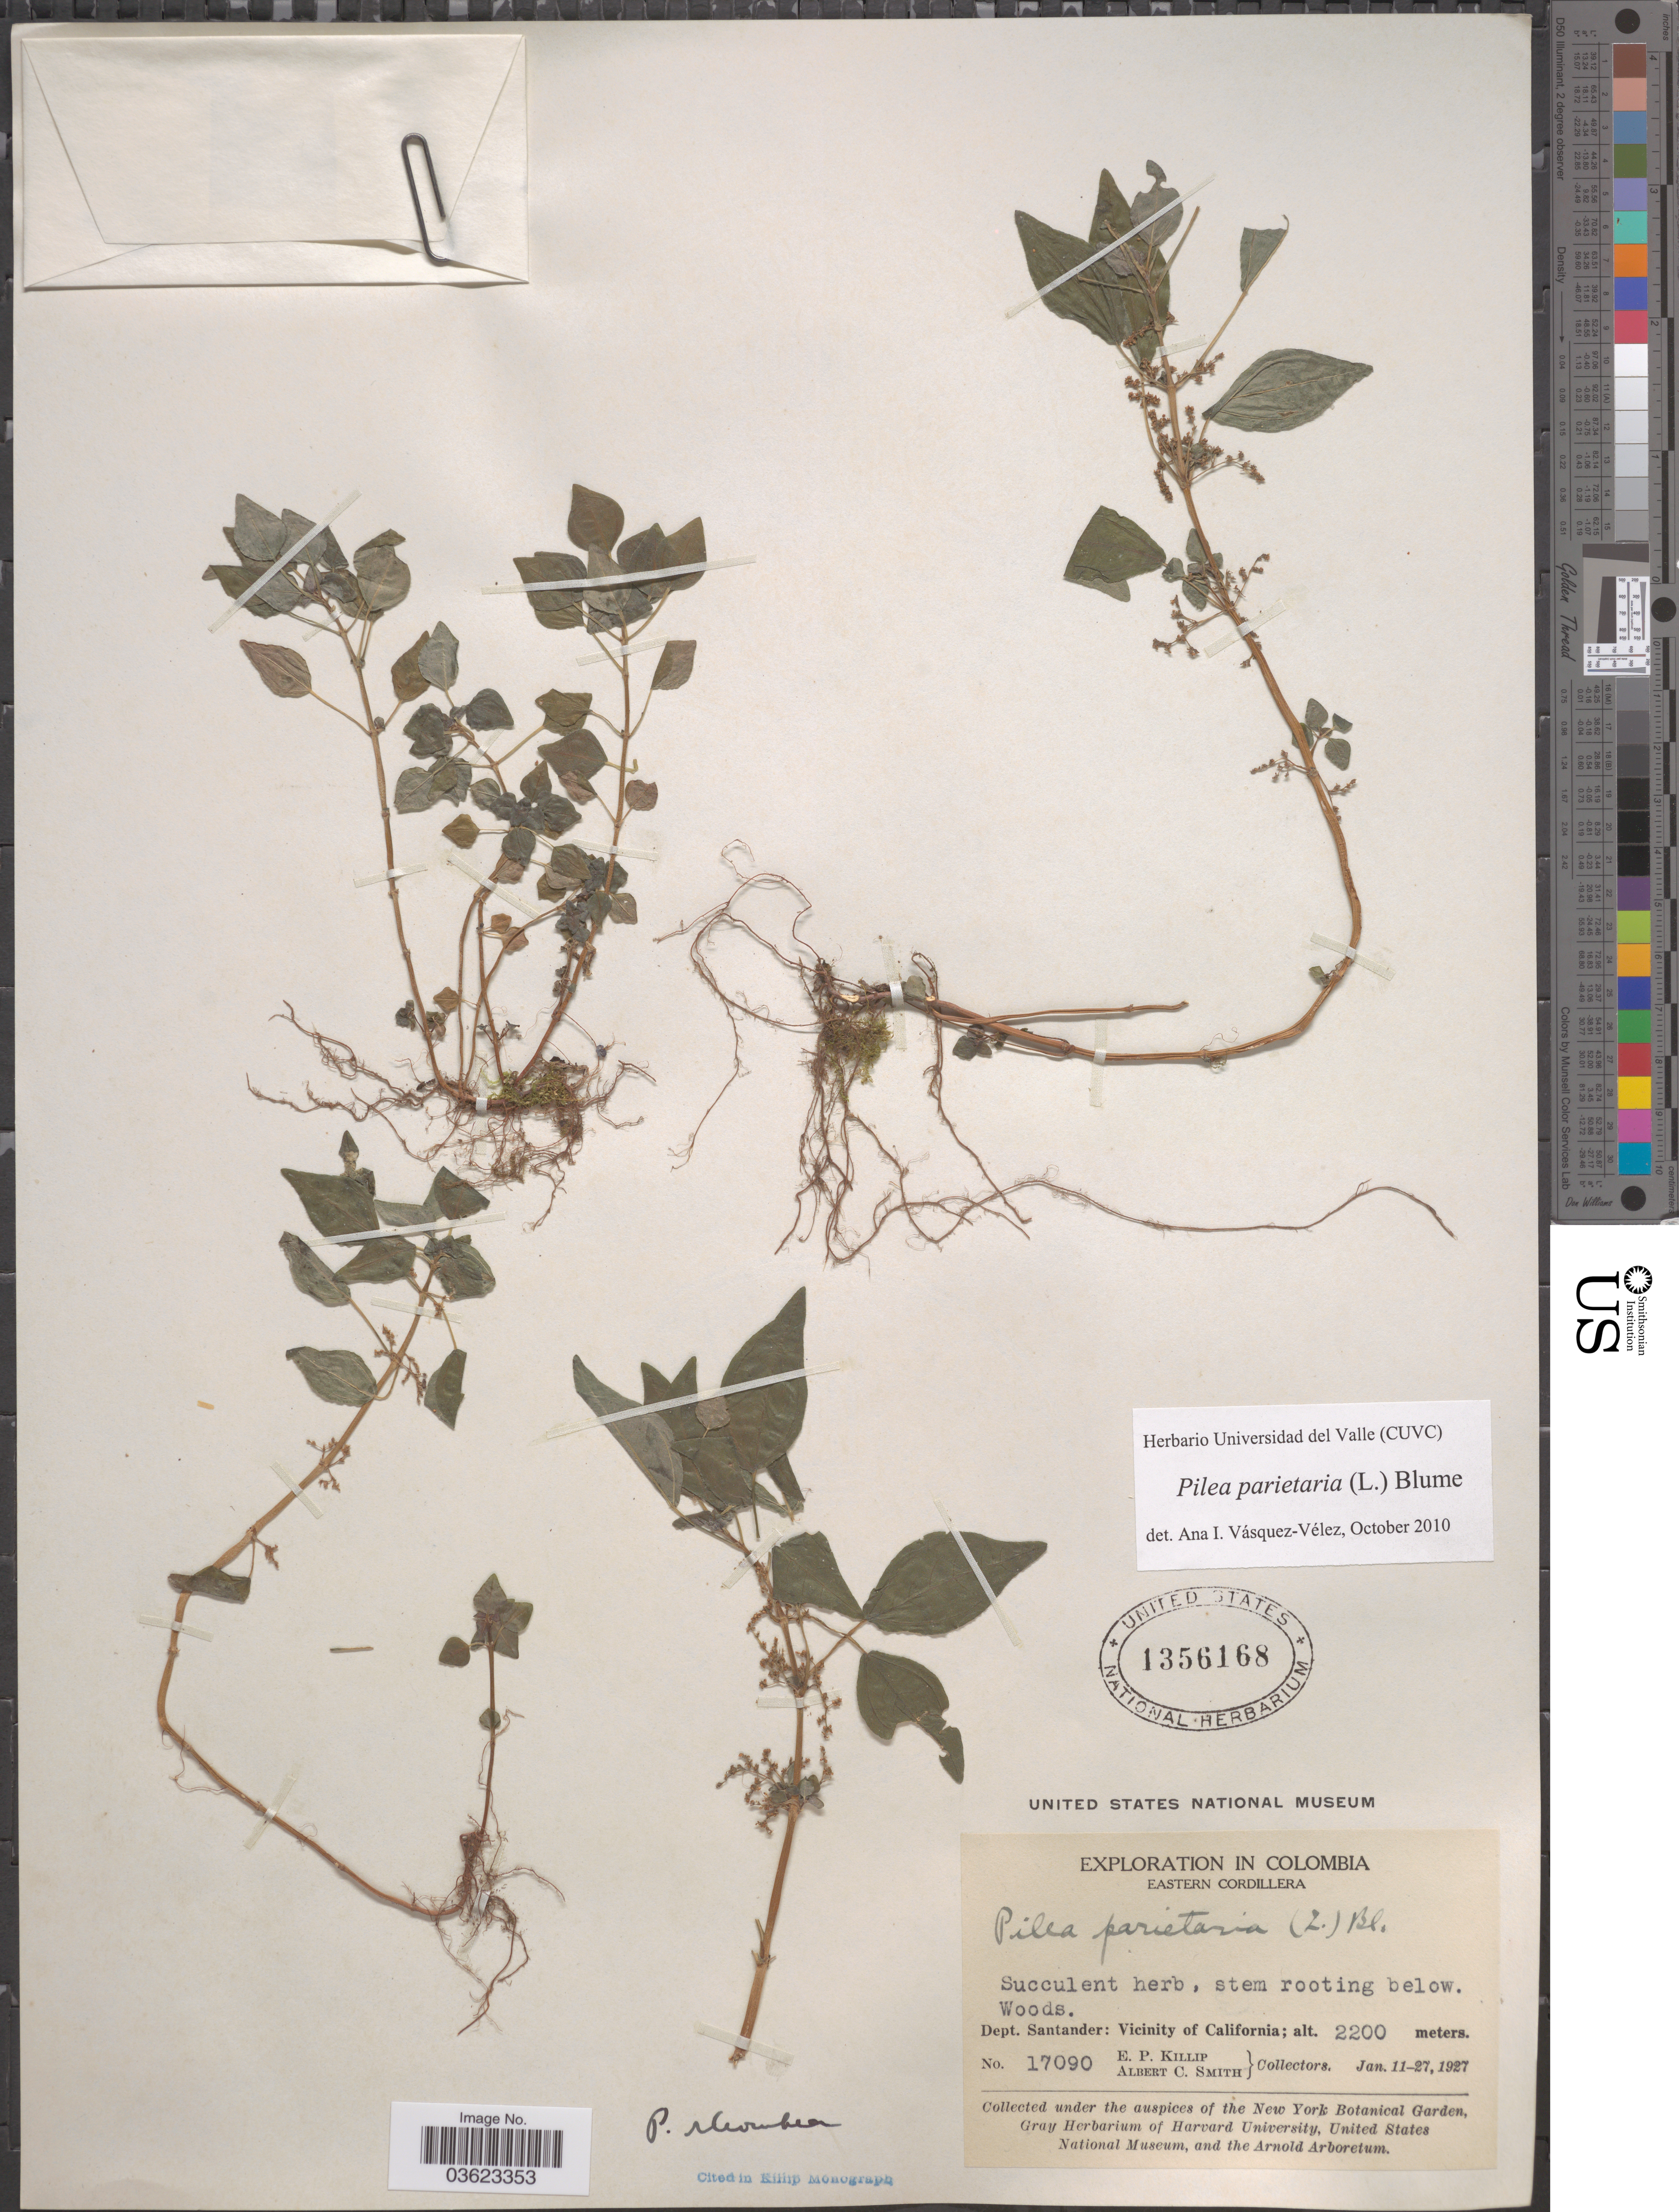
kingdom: Plantae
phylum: Tracheophyta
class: Magnoliopsida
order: Rosales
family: Urticaceae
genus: Pilea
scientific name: Pilea parietaria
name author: (L.) Blume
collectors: E. P. Killip & A. C. Smith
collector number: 17090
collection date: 1927-01-11/1927-01-27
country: Colombia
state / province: Santander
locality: Eastern Cordillera. Dept. Santander: Vicinity of California.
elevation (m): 2200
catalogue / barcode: US 1356168